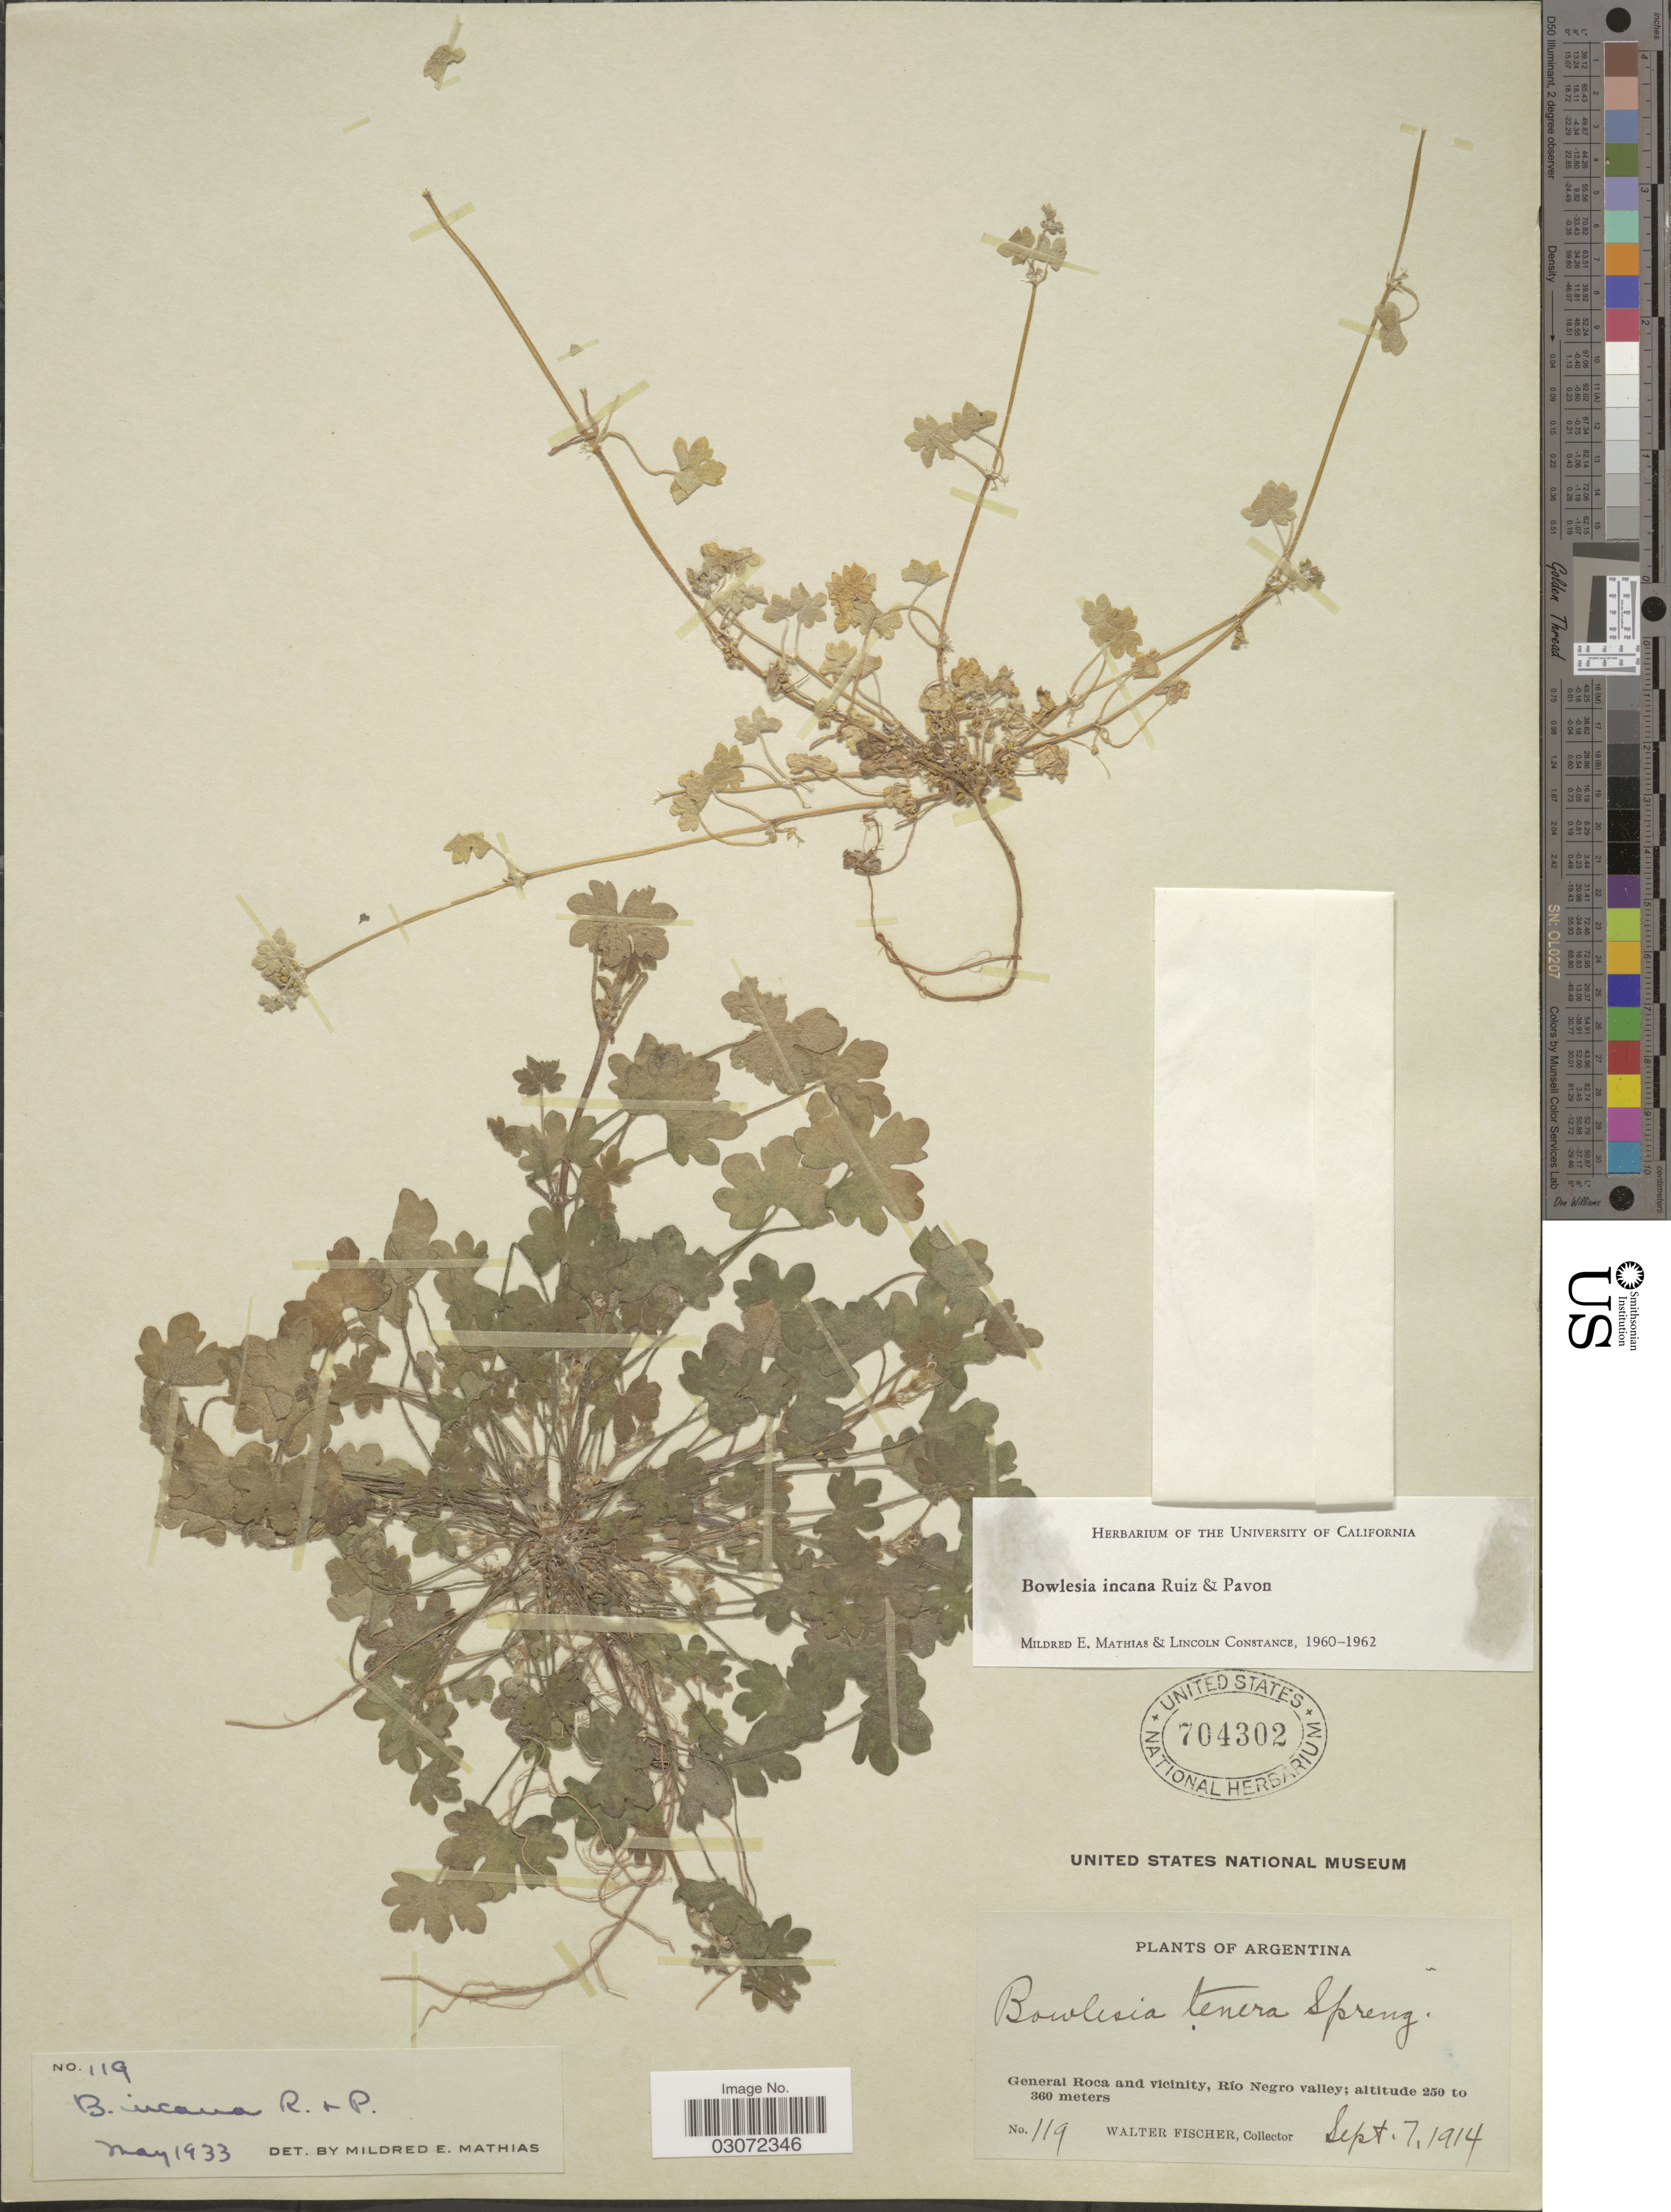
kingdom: Plantae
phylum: Tracheophyta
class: Magnoliopsida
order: Apiales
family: Apiaceae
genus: Bowlesia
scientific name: Bowlesia incana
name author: Ruiz & Pav.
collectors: W. Fischer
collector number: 119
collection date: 1914-09-07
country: Argentina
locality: General Roca and vicinity, Río Negro valley.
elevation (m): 250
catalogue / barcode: US 704302